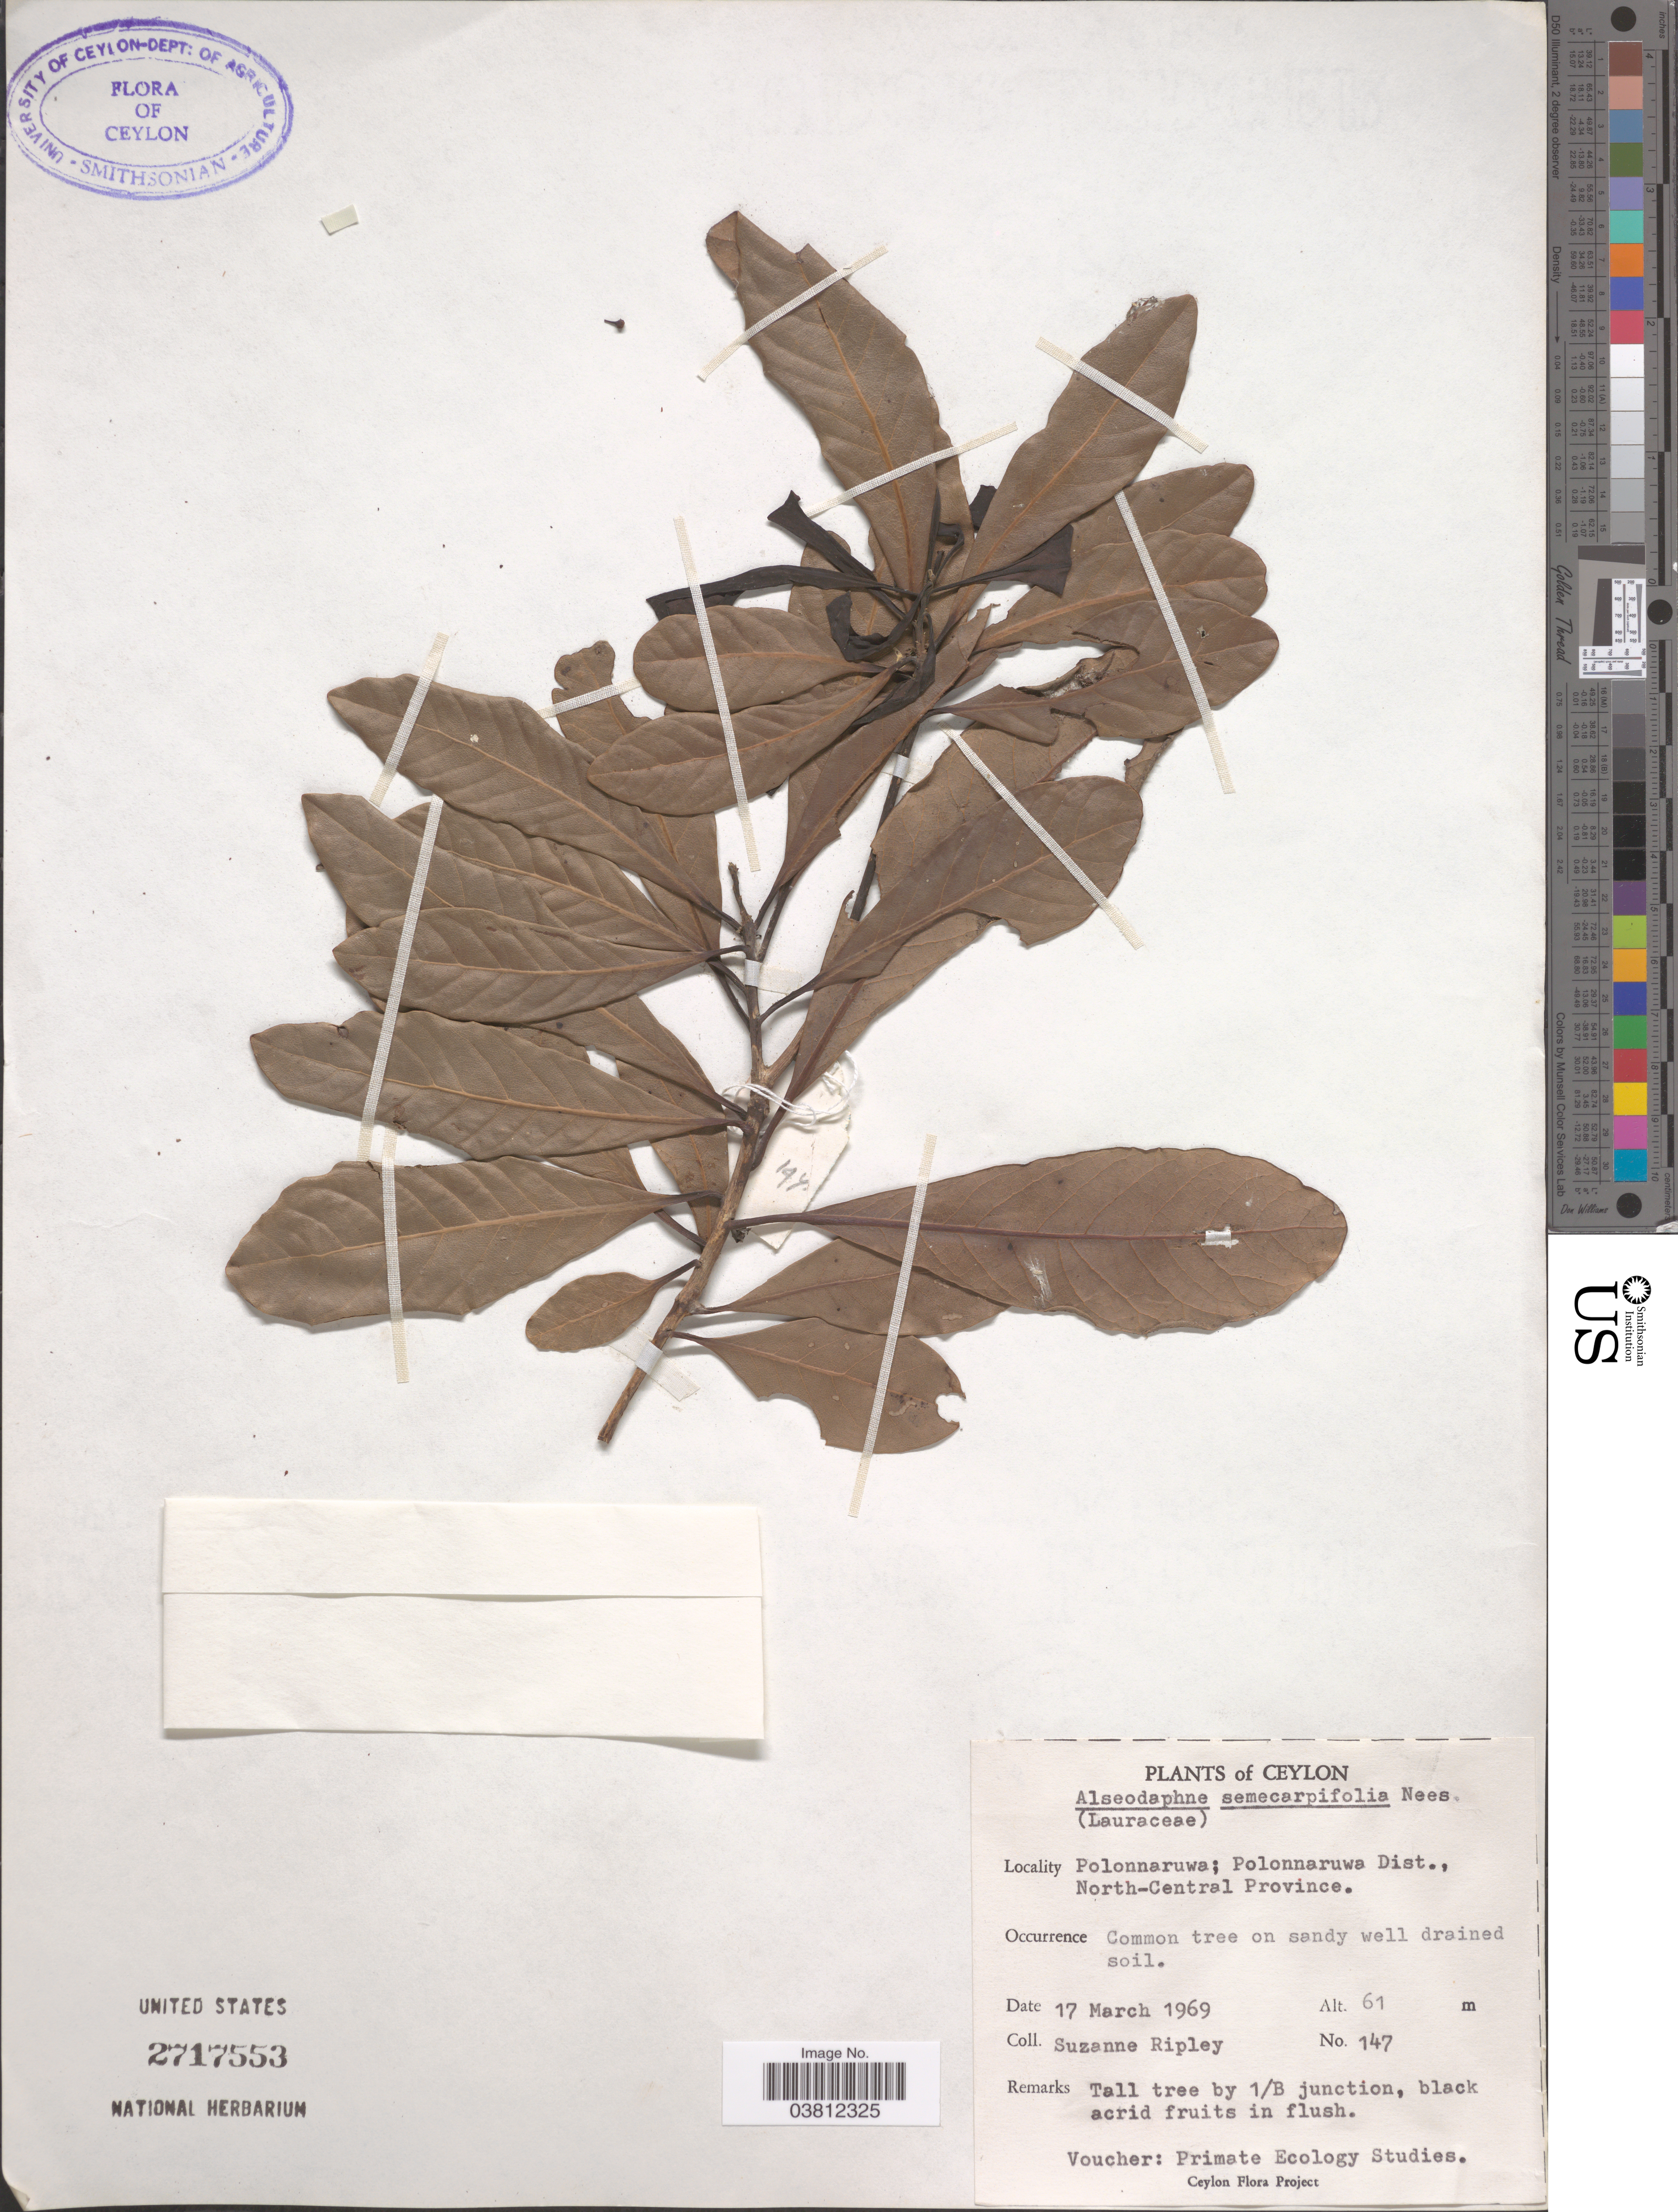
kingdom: Plantae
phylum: Tracheophyta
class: Magnoliopsida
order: Laurales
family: Lauraceae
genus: Alseodaphne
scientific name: Alseodaphne semecarpifolia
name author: Nees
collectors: S. Ripley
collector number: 147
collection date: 1969-03-17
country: Sri Lanka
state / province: North Central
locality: Ceylon. Polonnaruwa; Polonnaruwa Dist.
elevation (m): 61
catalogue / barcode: US 2717553